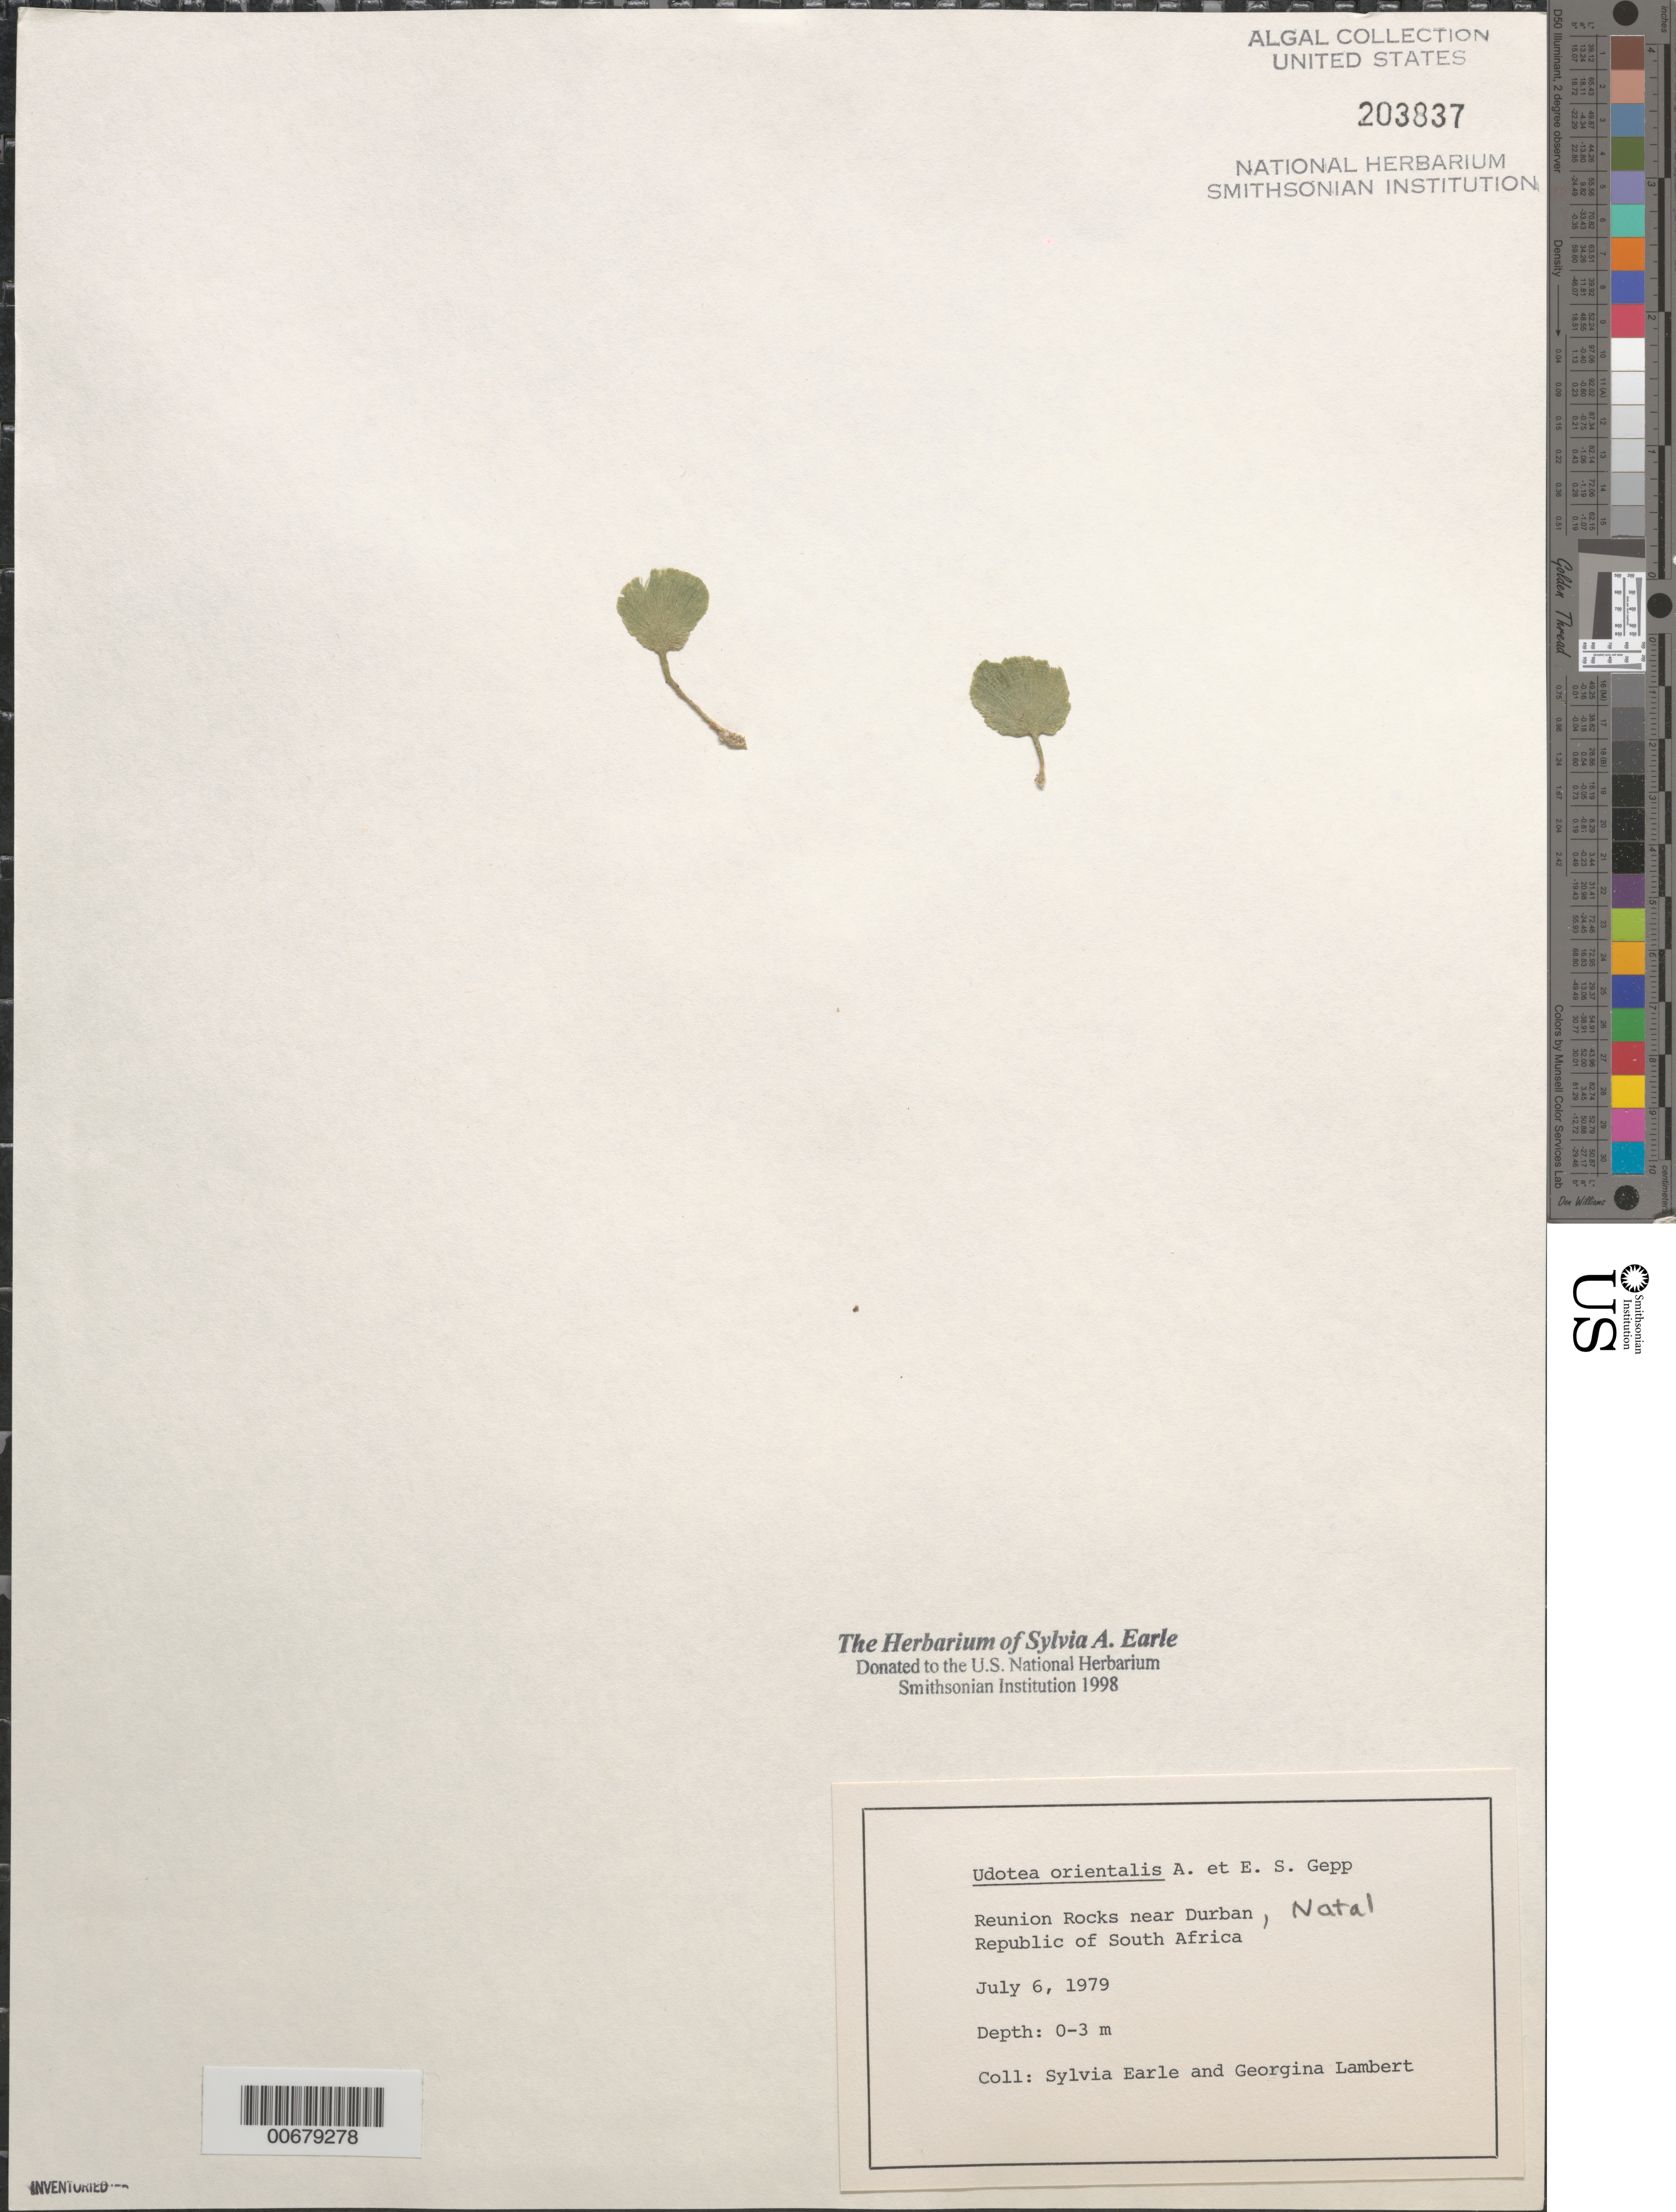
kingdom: Plantae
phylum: Chlorophyta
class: Ulvophyceae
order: Bryopsidales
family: Udoteaceae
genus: Udotea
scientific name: Udotea orientalis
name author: A. Gepp & E. Gepp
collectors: S. A. Earle & G. Lambert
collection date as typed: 06 Jul 1979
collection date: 1979-07-06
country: South Africa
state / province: KwaZulu-Natal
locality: Reunion Rocks near Durban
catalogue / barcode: US 203837